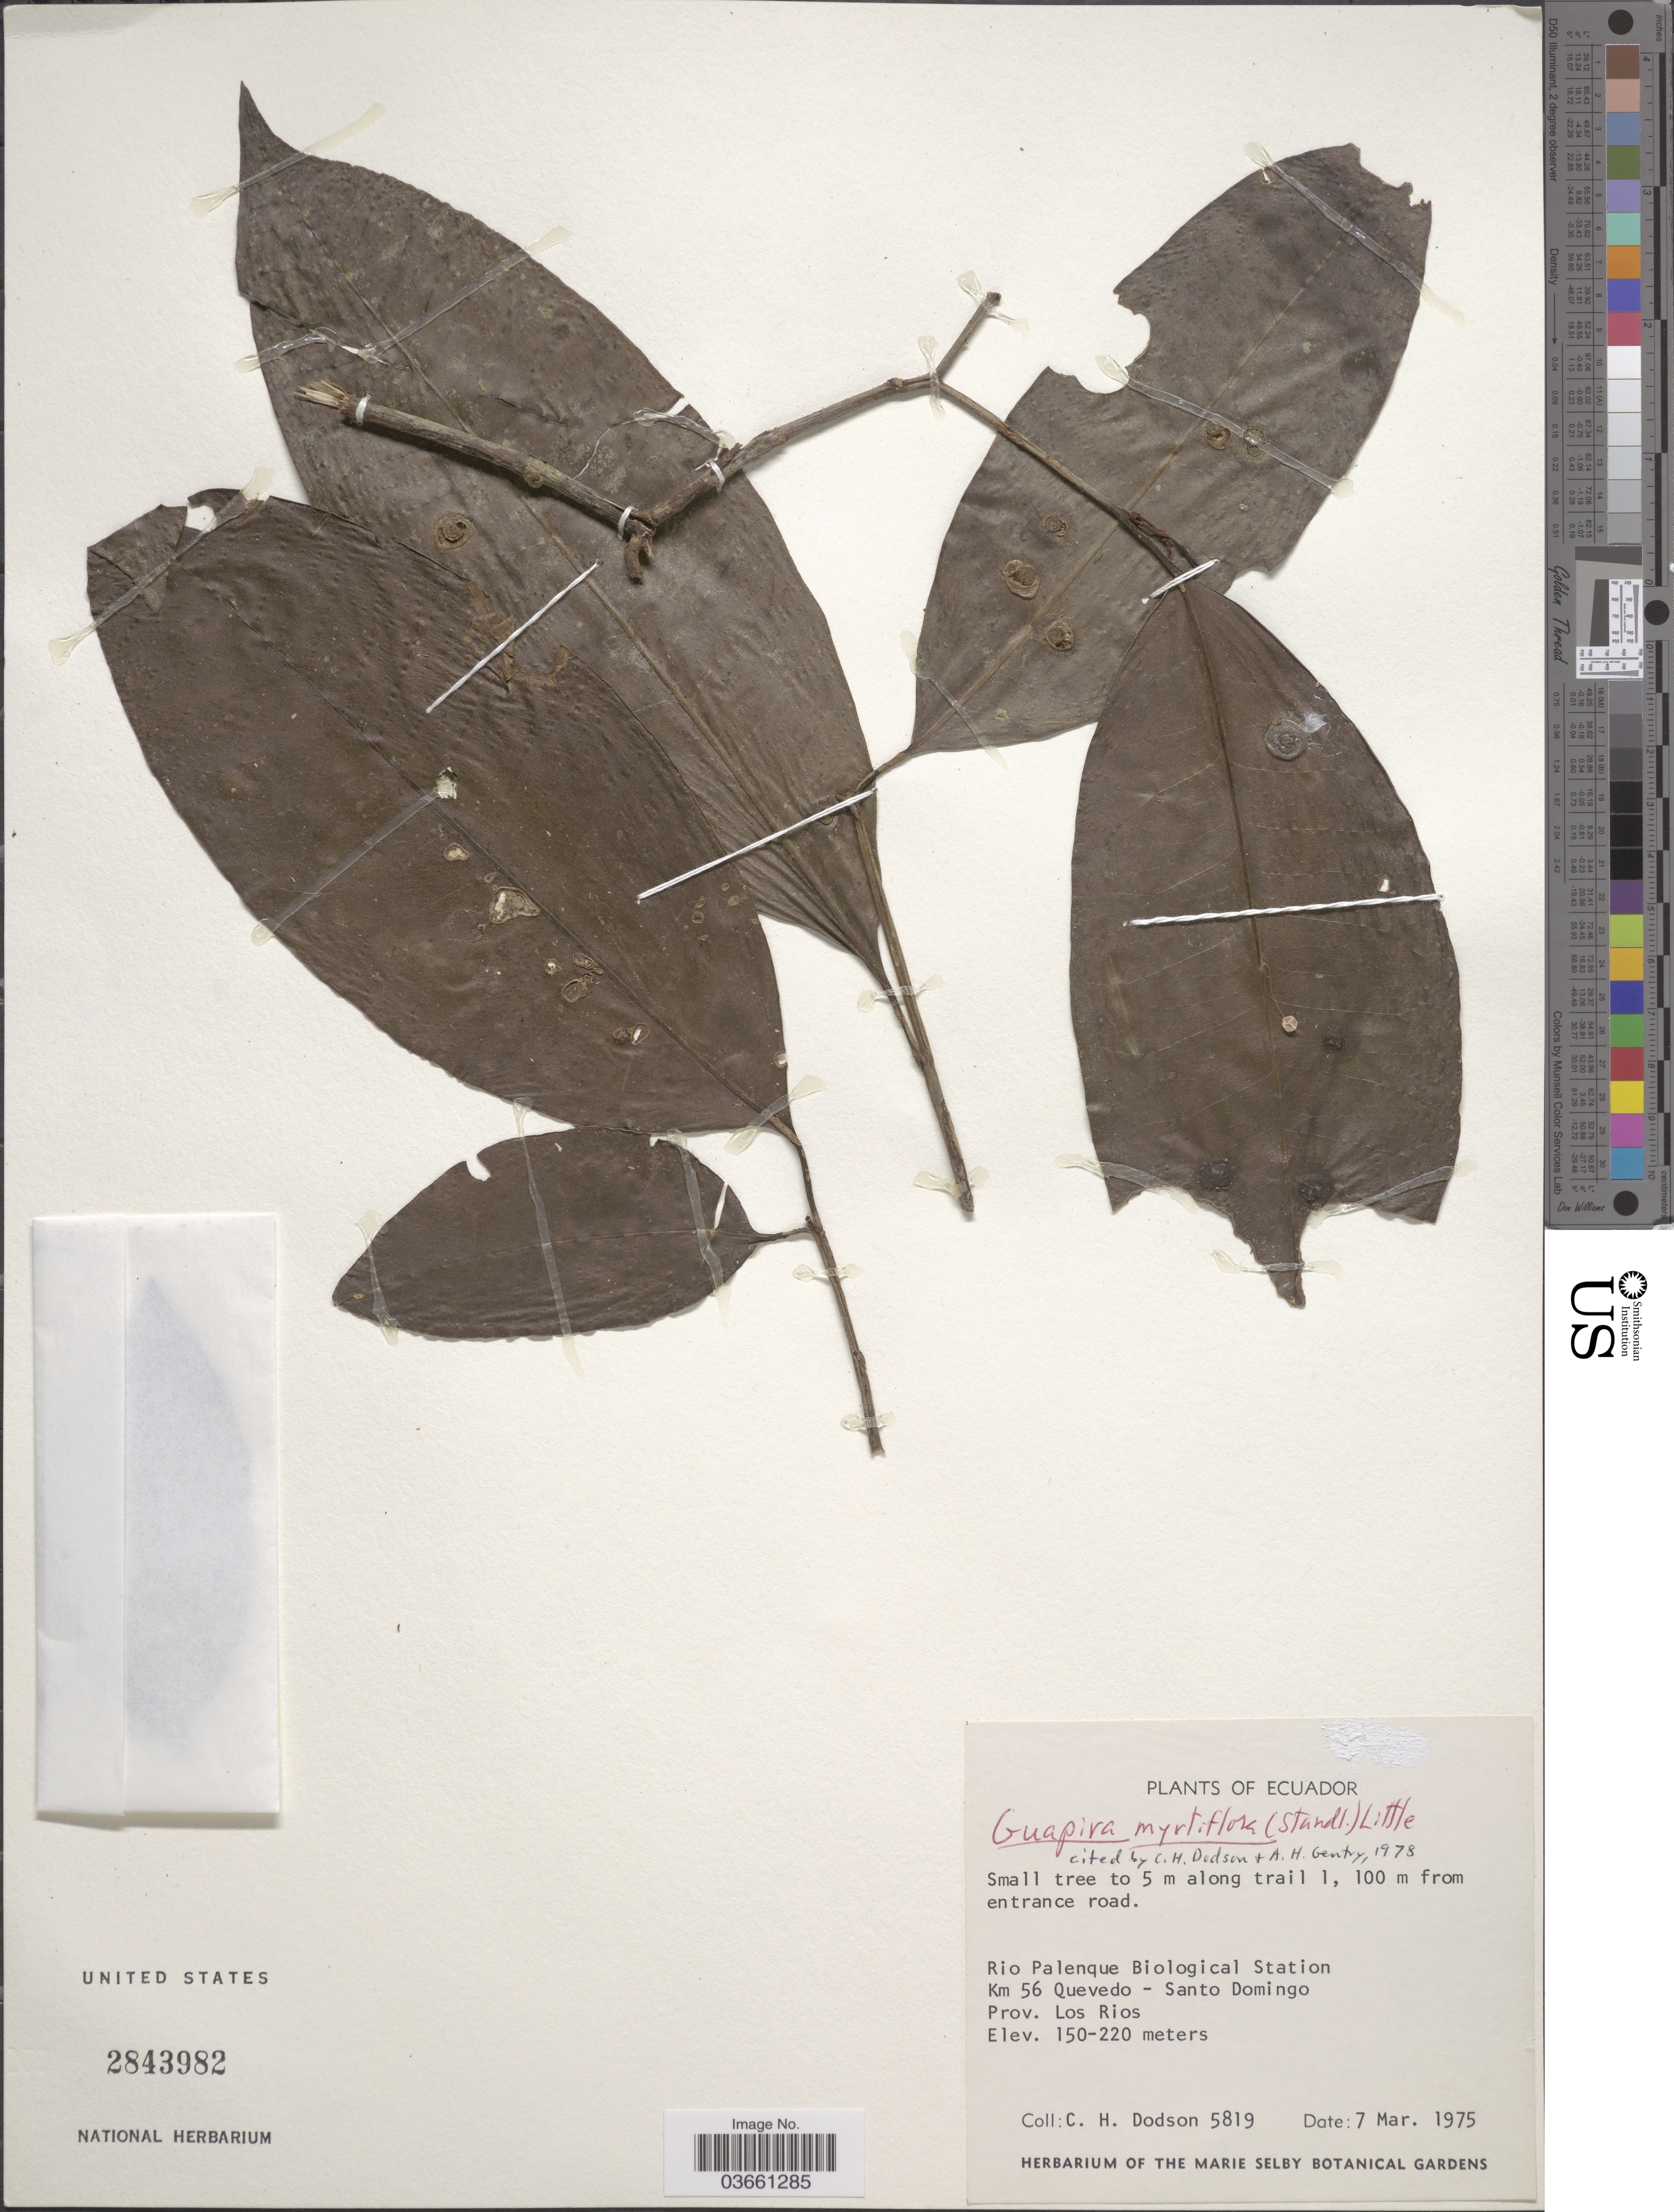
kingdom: Plantae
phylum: Tracheophyta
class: Magnoliopsida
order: Caryophyllales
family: Nyctaginaceae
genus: Guapira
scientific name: Guapira myrtiflora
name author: (Standl.) Little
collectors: C. H. Dodson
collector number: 5819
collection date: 1975-03-07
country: Ecuador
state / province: Los Ríos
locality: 100 m from entrance road. Rio Palenque Biological Station. Km. 56. Quevedo - Sto. Domingo.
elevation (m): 150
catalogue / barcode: US 2843982